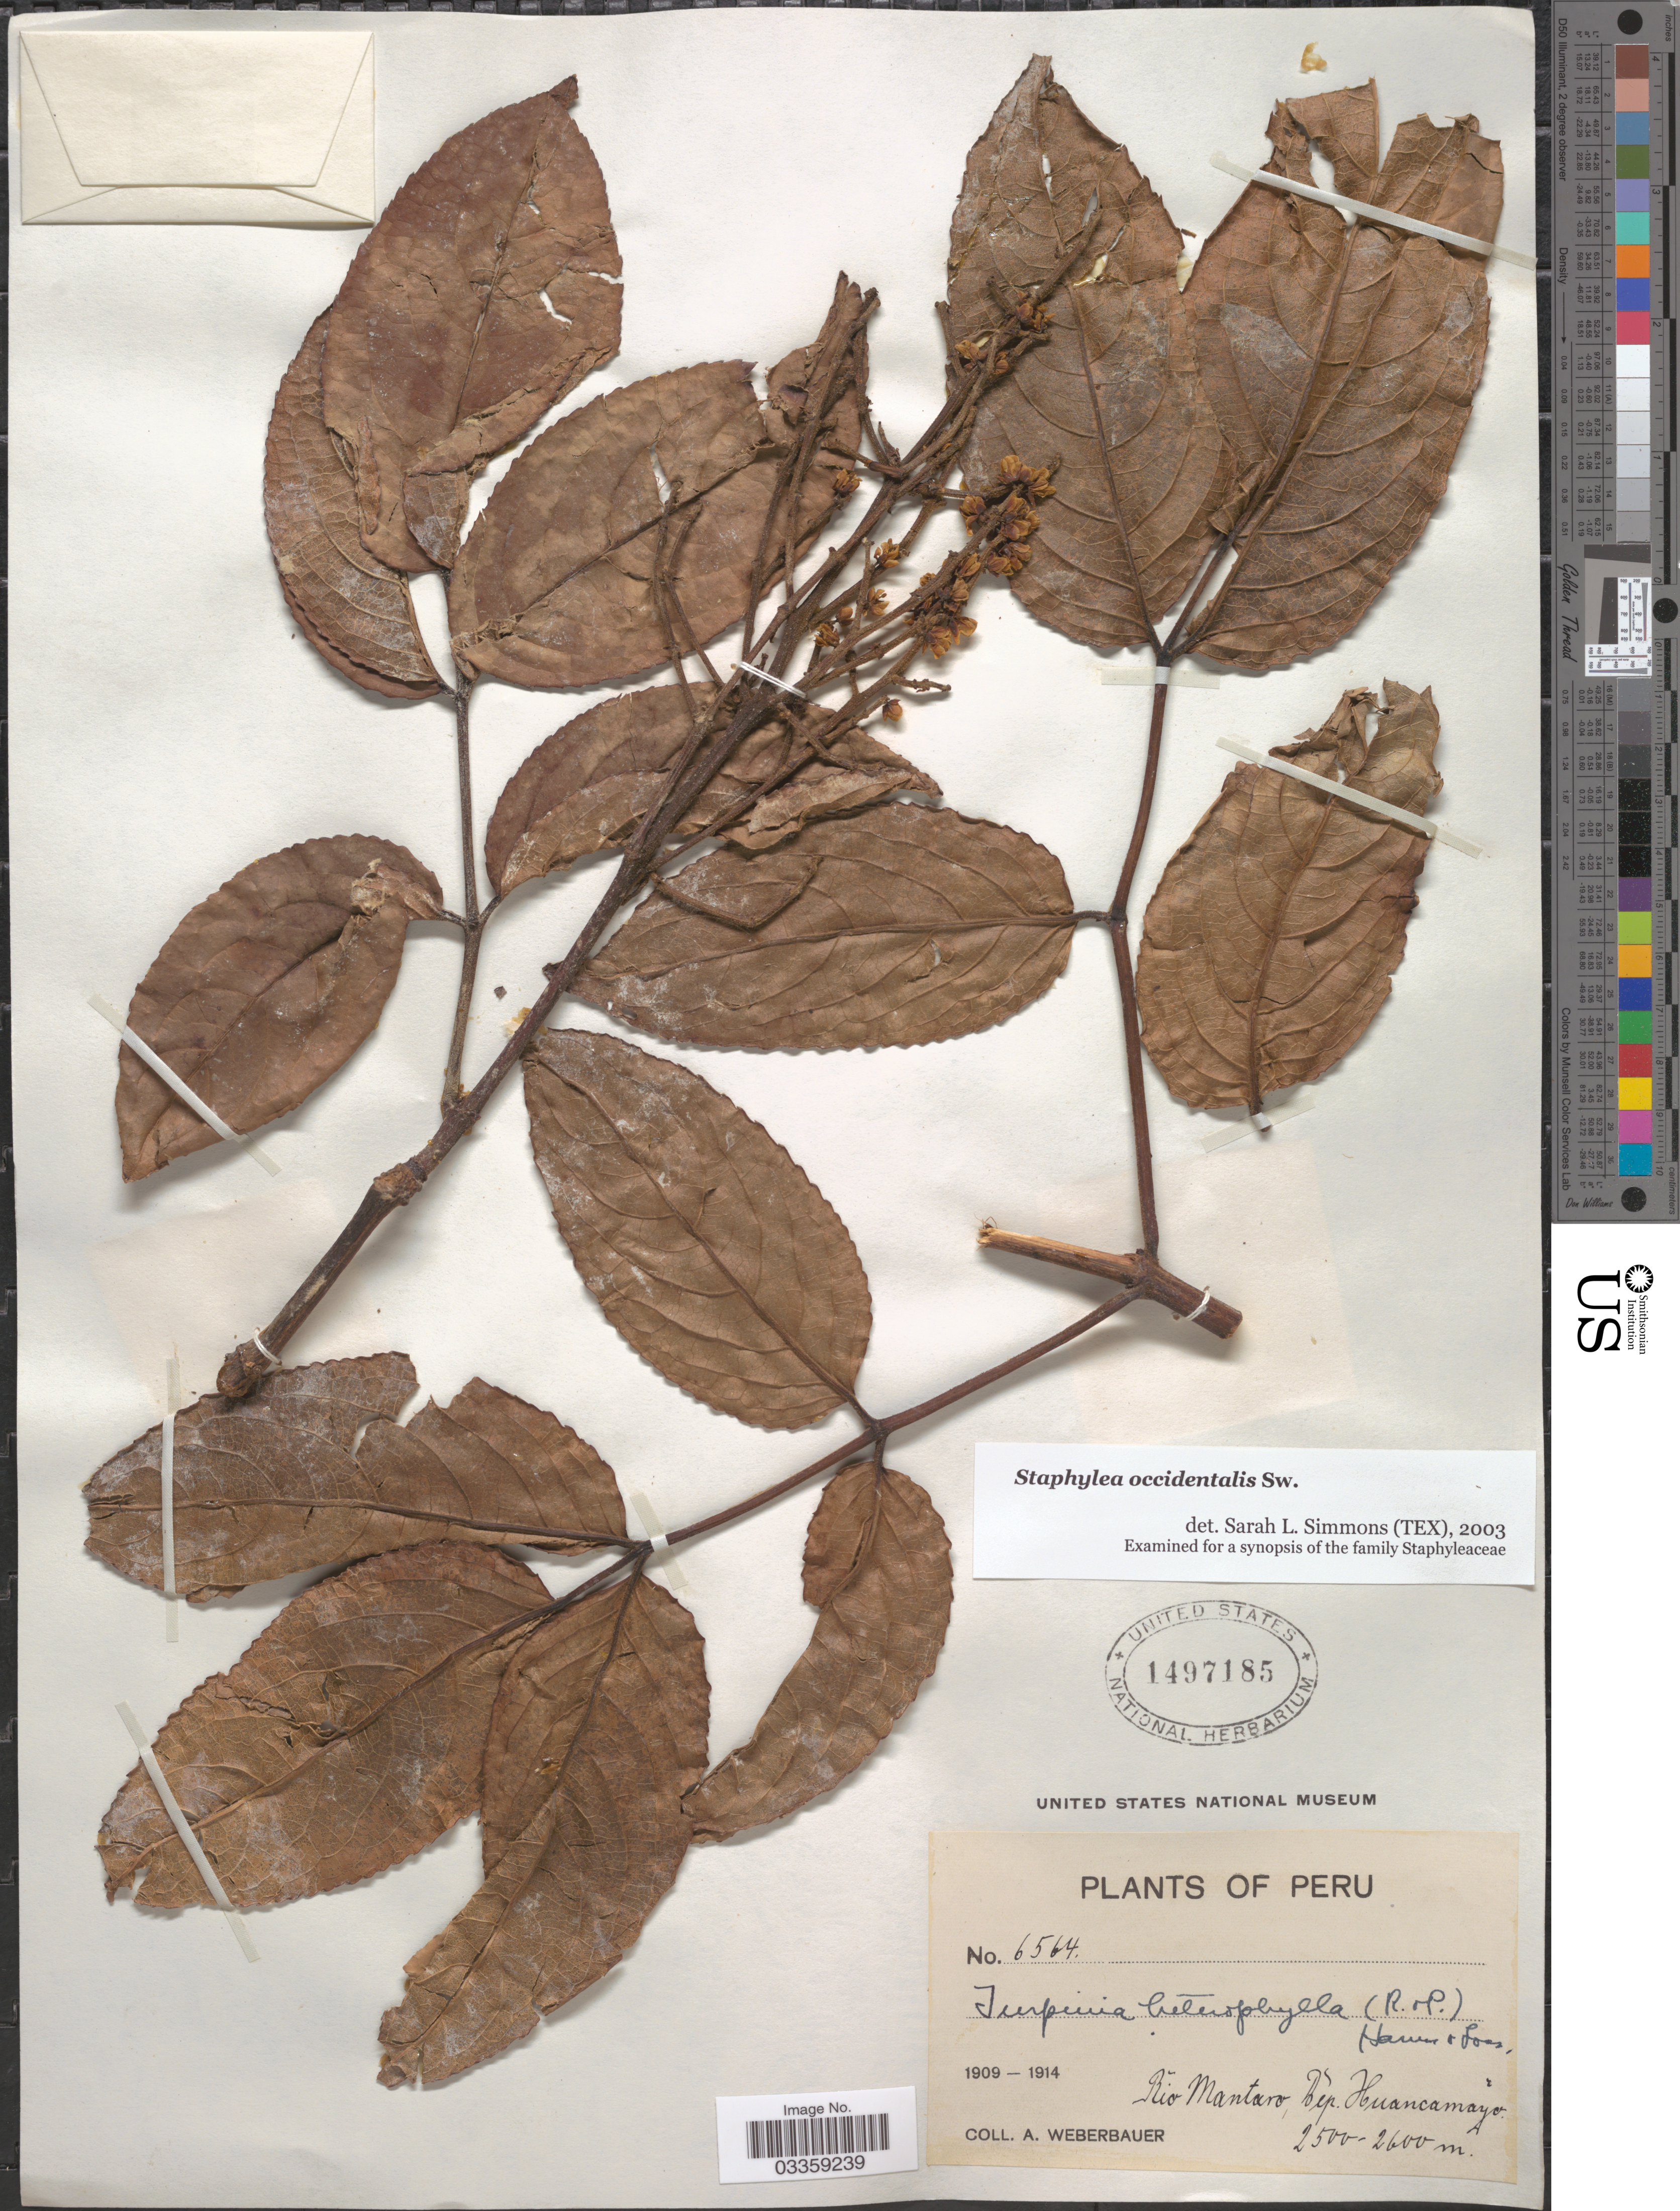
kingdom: Plantae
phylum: Tracheophyta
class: Magnoliopsida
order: Crossosomatales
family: Staphyleaceae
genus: Turpinia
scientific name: Turpinia occidentalis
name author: (Sw.) G. Don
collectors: A. Weberbauer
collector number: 6564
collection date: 1909/1914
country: Peru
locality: Río Mantaro, Dép. Huancamayo.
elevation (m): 2500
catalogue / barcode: US 1497185